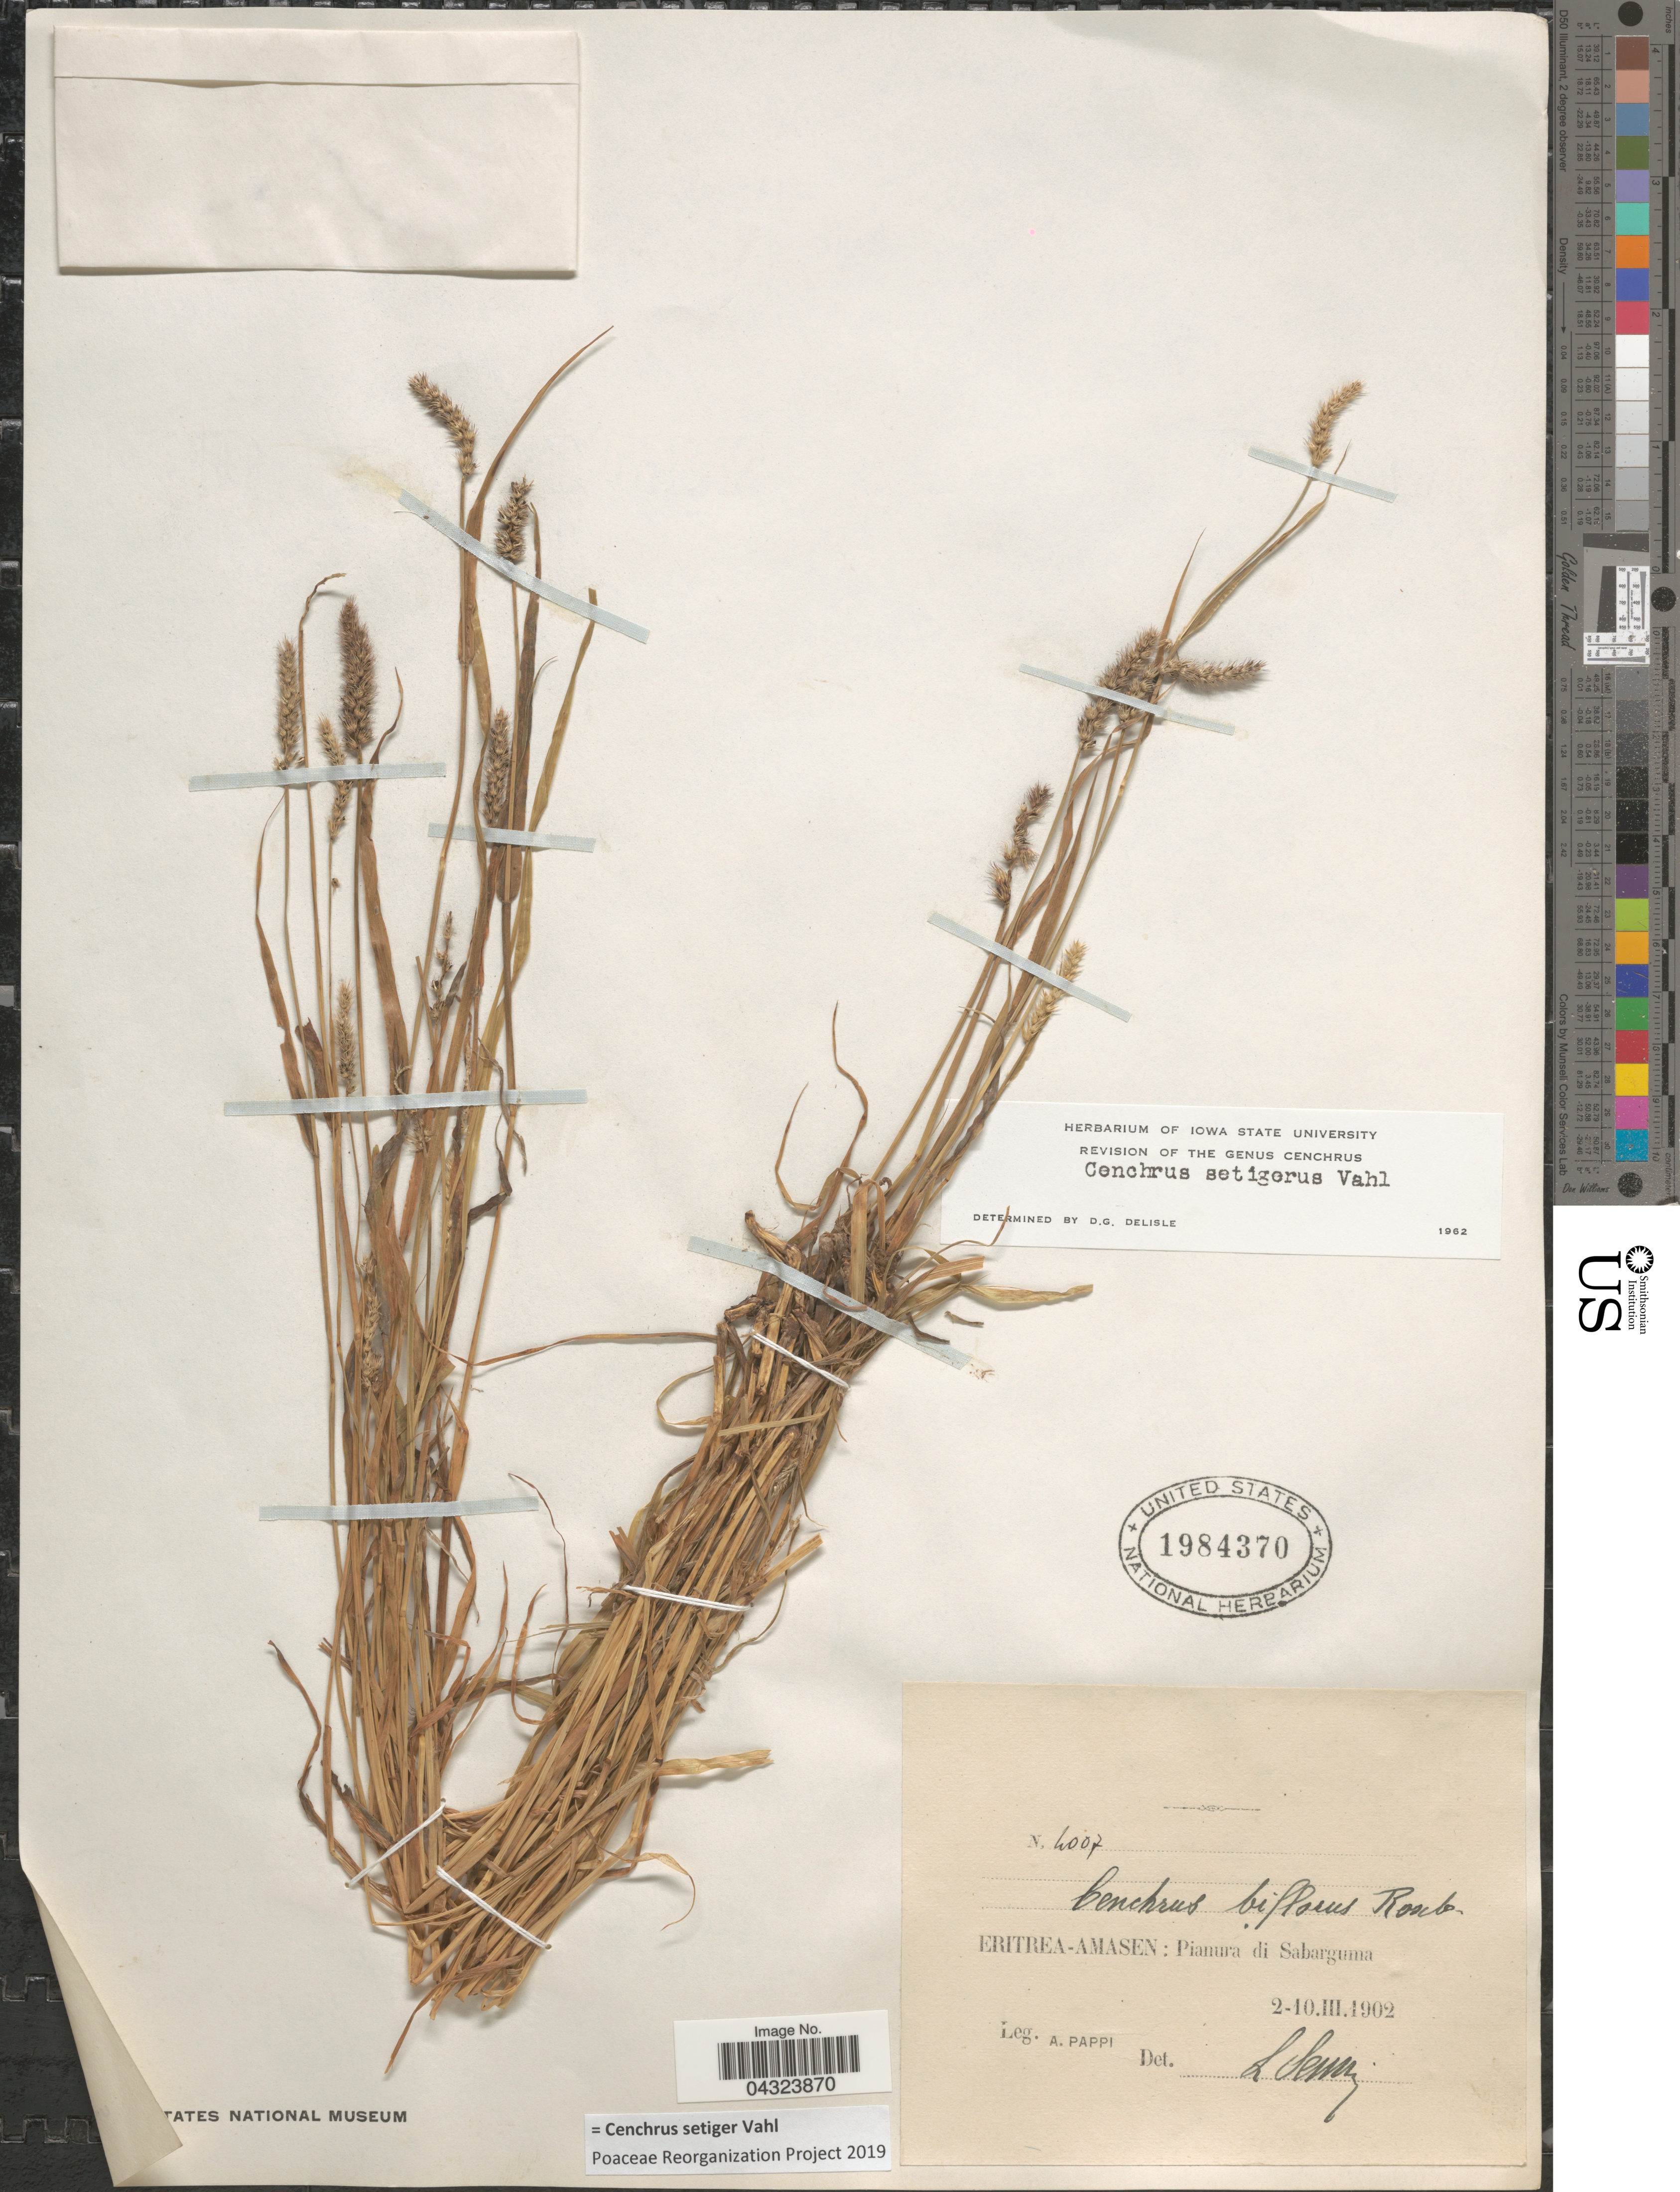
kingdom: Plantae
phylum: Tracheophyta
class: Liliopsida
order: Poales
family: Poaceae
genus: Cenchrus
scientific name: Cenchrus setiger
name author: Vahl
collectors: A. Pappi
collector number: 4007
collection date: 1902-03-02/1902-03-10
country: Eritrea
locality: Amasen: Piamura di Sabarguma.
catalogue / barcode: US 1984370